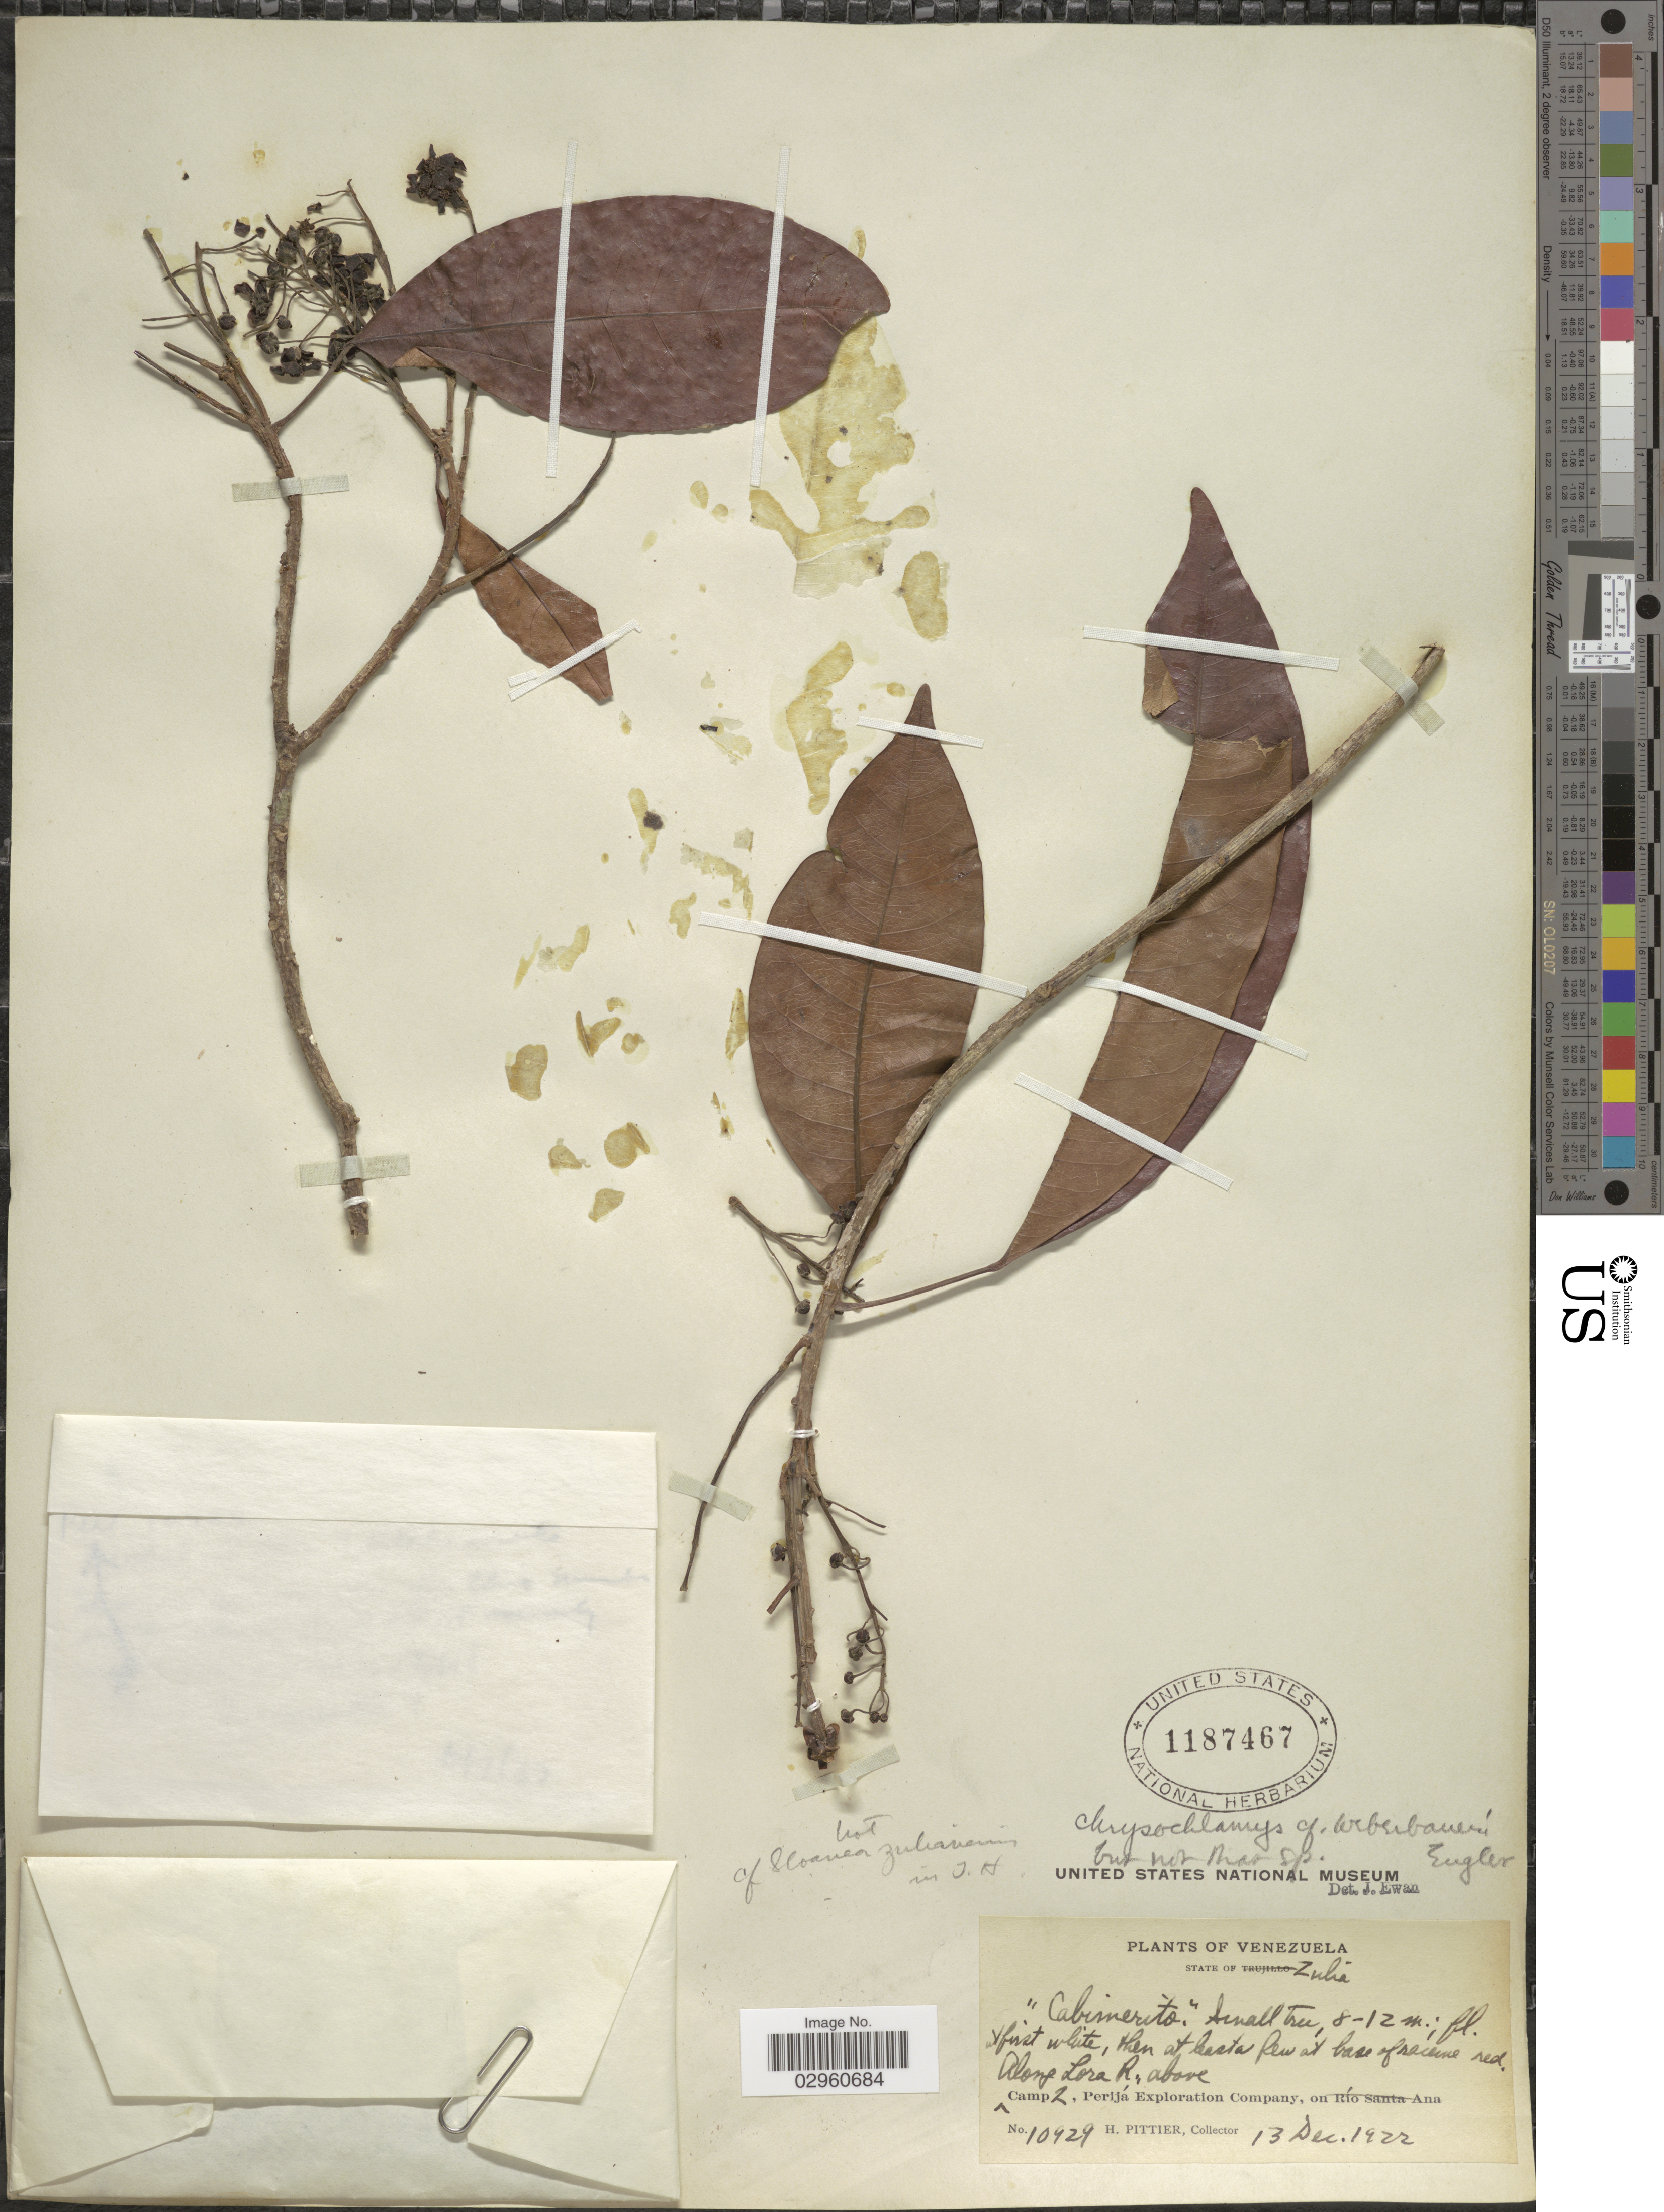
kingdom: Plantae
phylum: Tracheophyta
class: Magnoliopsida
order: Malpighiales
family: Clusiaceae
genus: Chrysochlamys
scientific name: Chrysochlamys weberbaueri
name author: Engl.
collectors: H. F. Pittier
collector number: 10929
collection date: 1922-12-13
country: Venezuela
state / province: Zulia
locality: State of Zulia. Along Lora R., above Camp 2, Perijá Exploration Company.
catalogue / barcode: US 1187467